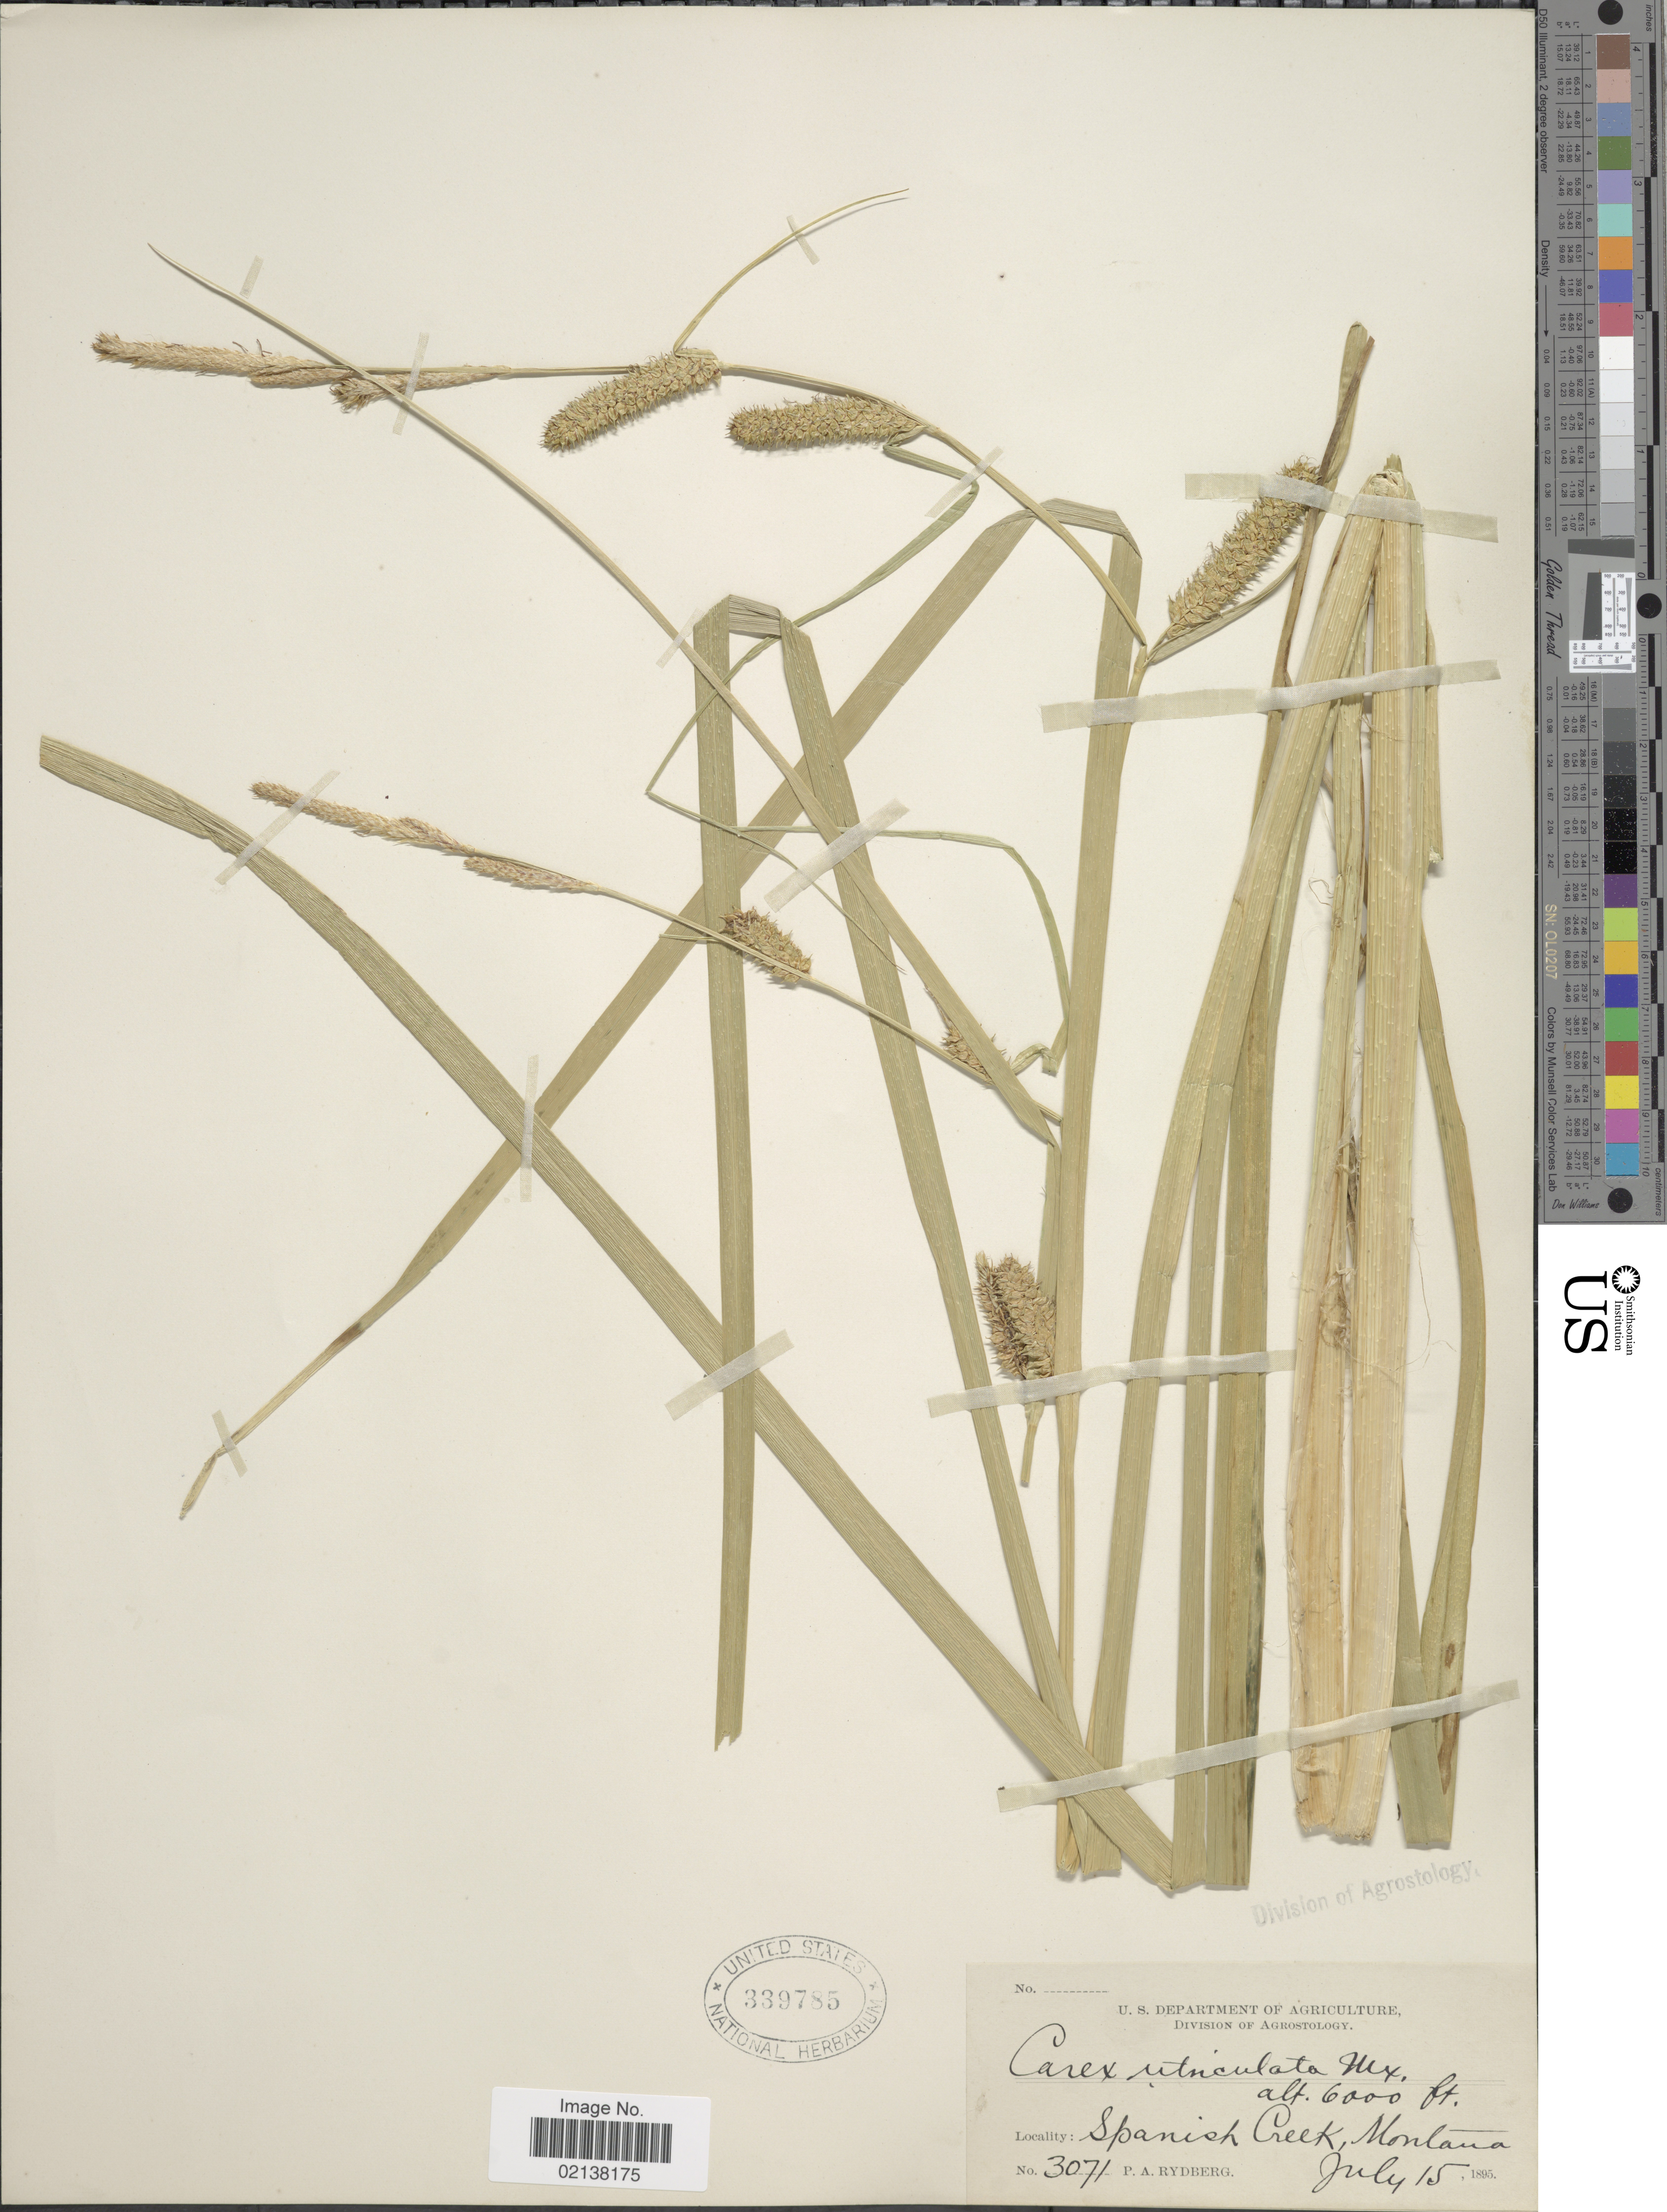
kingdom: Plantae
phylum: Tracheophyta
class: Liliopsida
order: Poales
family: Cyperaceae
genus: Carex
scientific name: Carex utriculata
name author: Boott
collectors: P. A. Rydberg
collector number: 3071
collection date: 1895-07-15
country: United States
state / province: Montana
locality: Spanish Creek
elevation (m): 1829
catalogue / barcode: US 339785